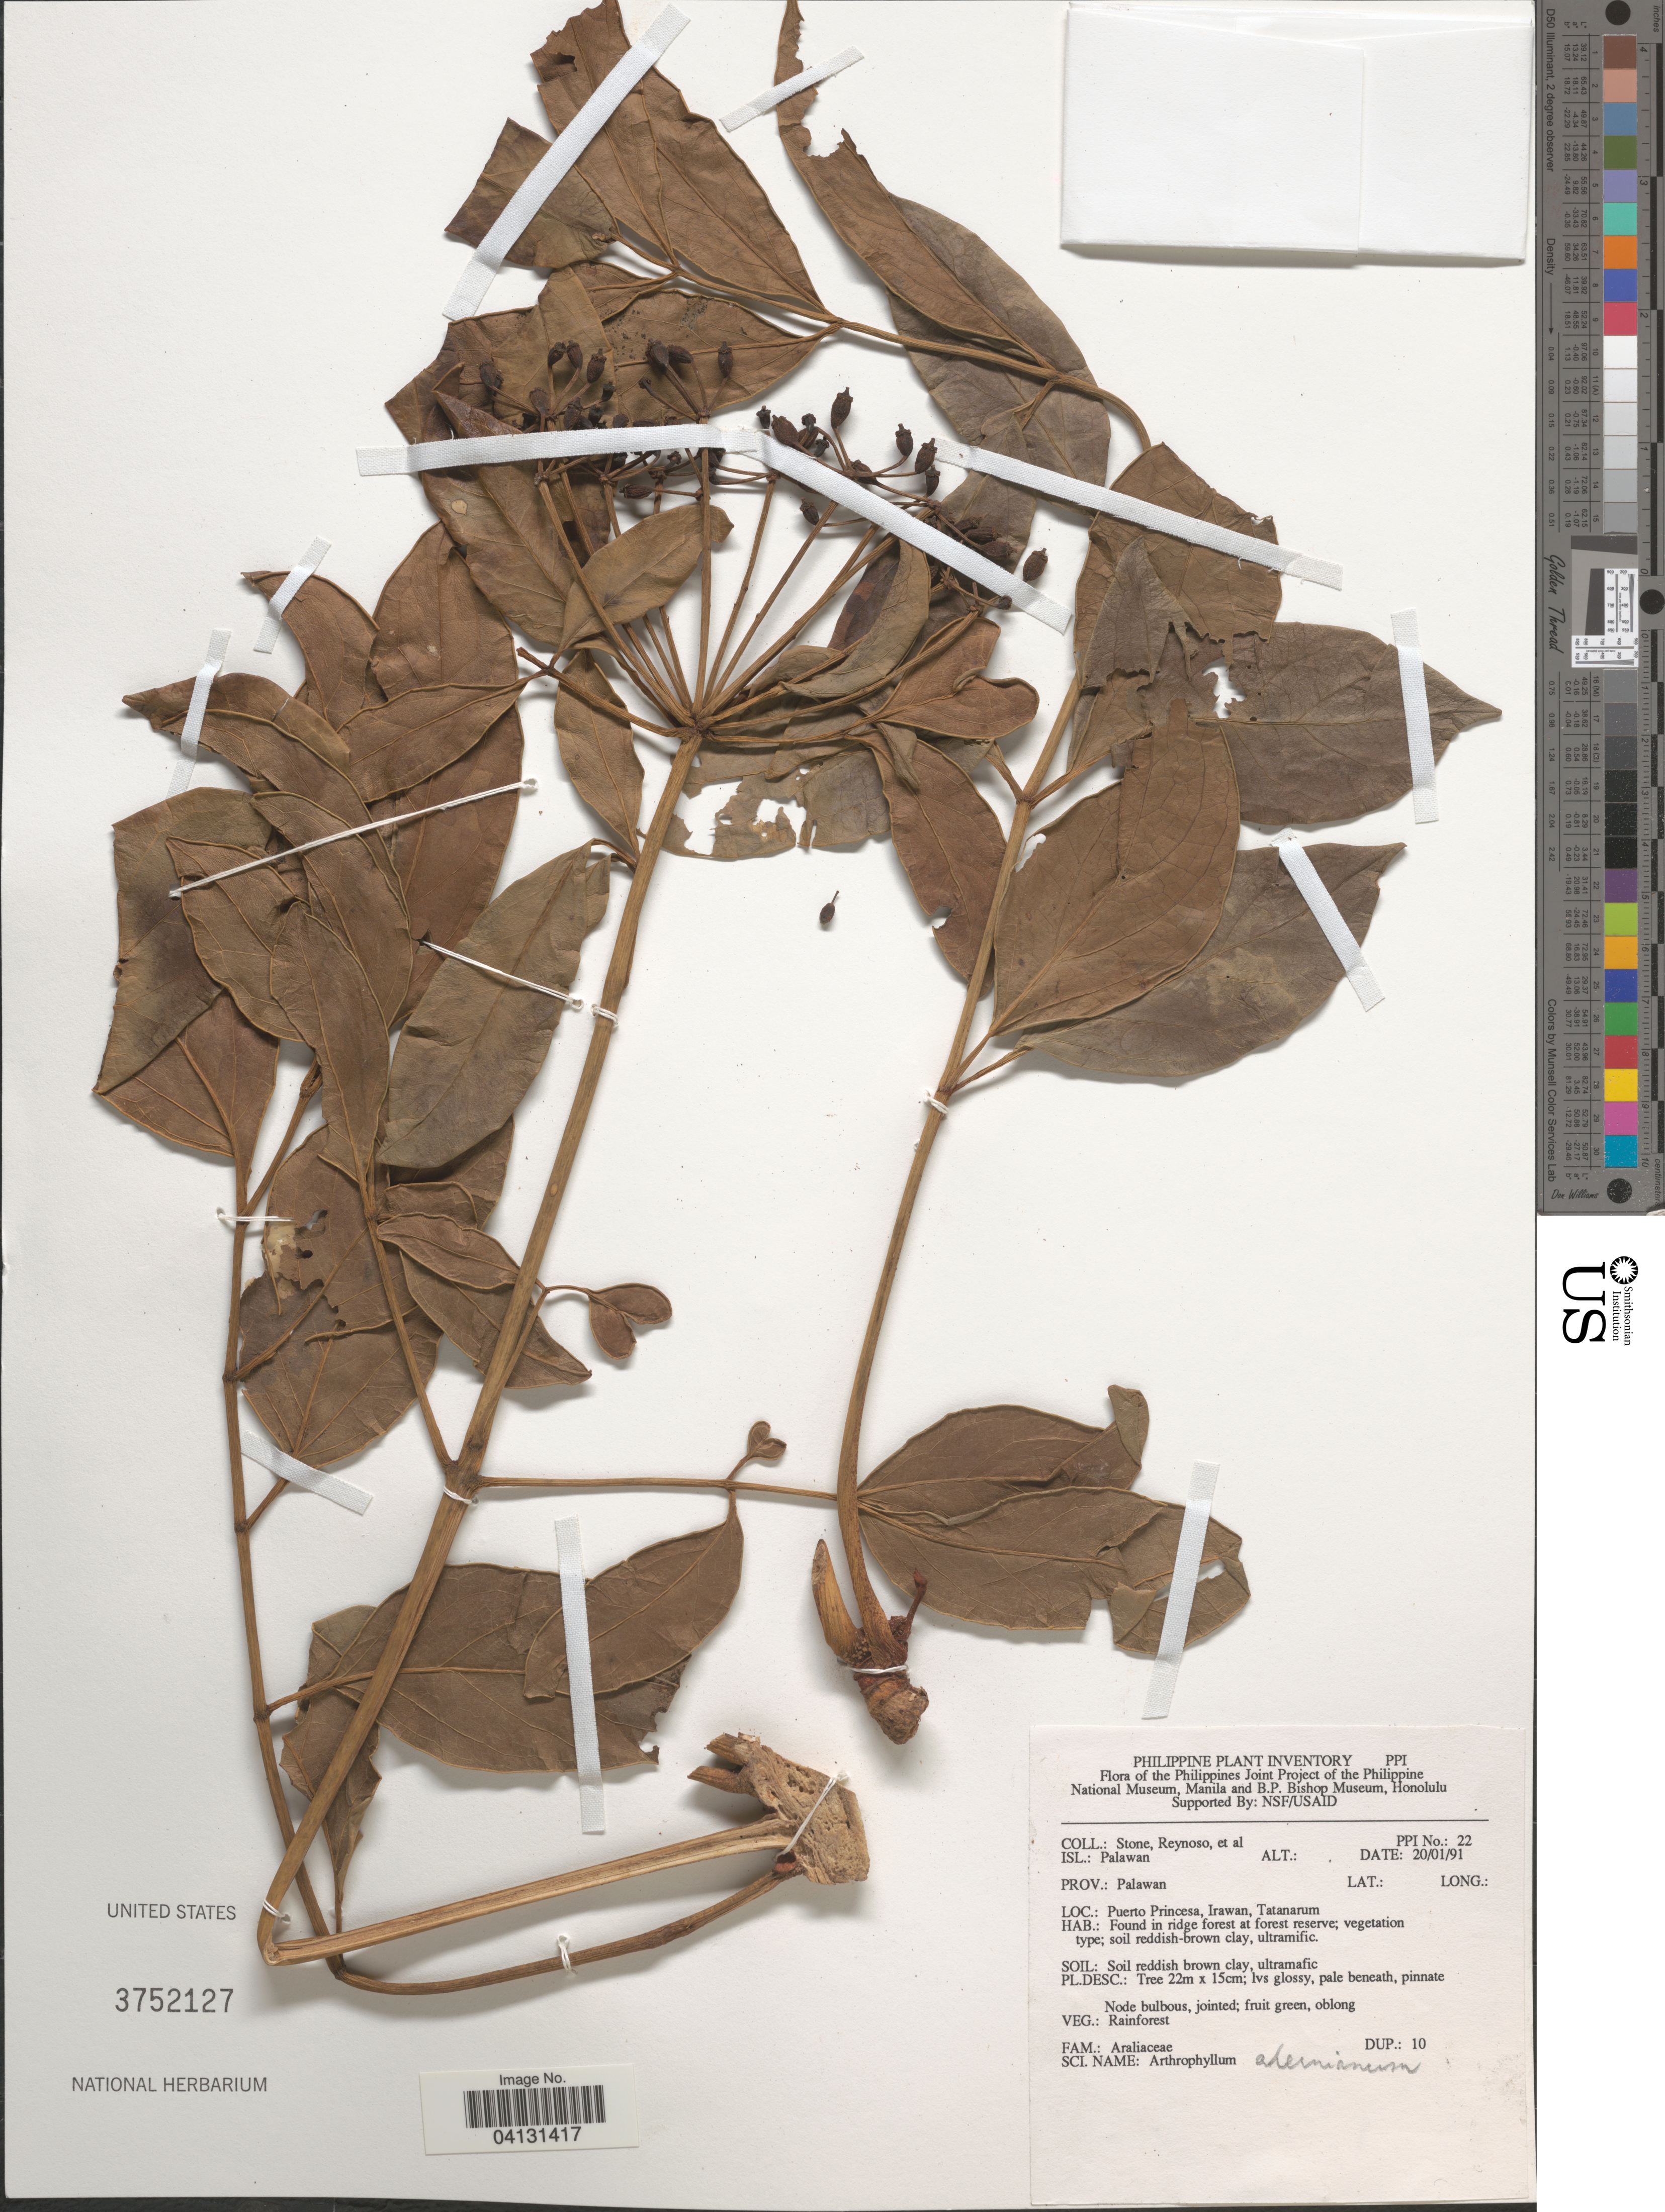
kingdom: Plantae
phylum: Tracheophyta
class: Magnoliopsida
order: Apiales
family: Araliaceae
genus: Arthrophyllum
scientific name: Arthrophyllum ahernianum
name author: Merr.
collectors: -. Stone, E. Reynoso & et al.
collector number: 22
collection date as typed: Transcribed d/m/y: 20/1/91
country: Philippines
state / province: Mimaropa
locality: Isl.: Palawan. Prov.: Palawan. Puerto Princesa, Irawan, Tatanarum.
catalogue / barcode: US 3752127